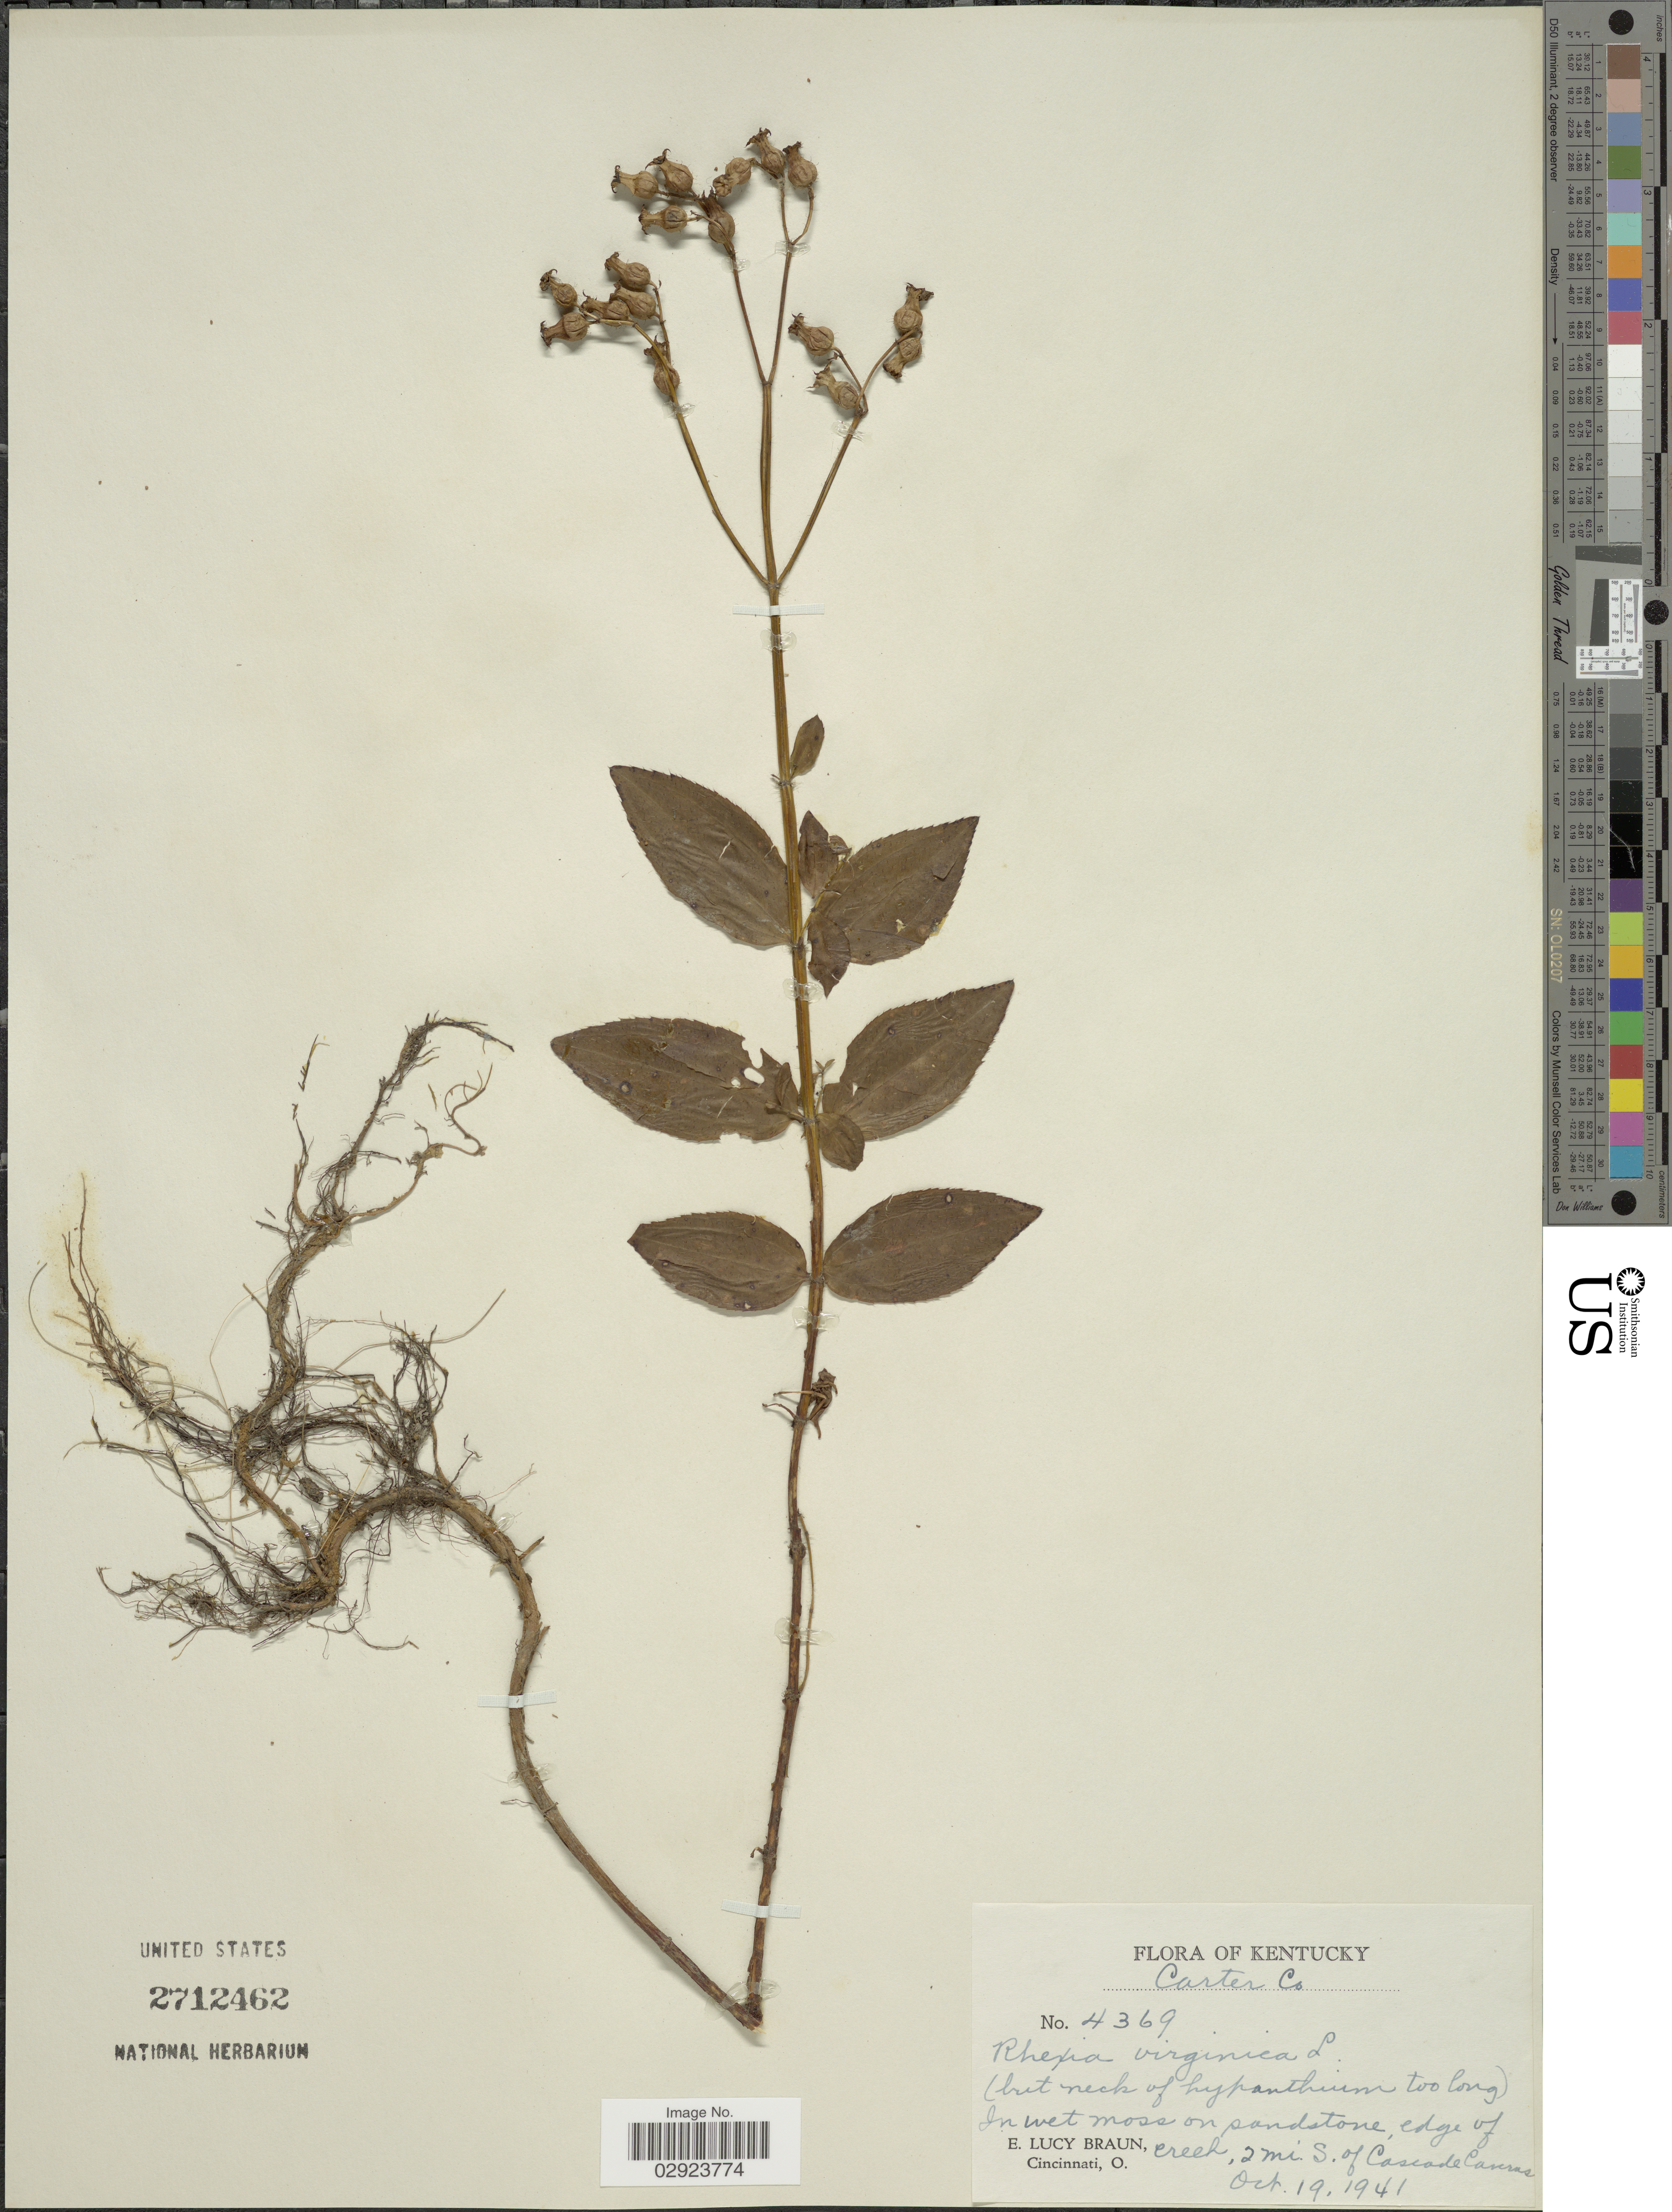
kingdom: Plantae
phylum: Tracheophyta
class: Magnoliopsida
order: Myrtales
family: Melastomataceae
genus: Rhexia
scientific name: Rhexia virginica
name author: L.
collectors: E. L. Braun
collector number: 4369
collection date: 1941-10-19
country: United States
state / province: Kentucky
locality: Carter Co. Edge of creek, 2 mi. S. of Cascade Caverns.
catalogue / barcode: US 2712462